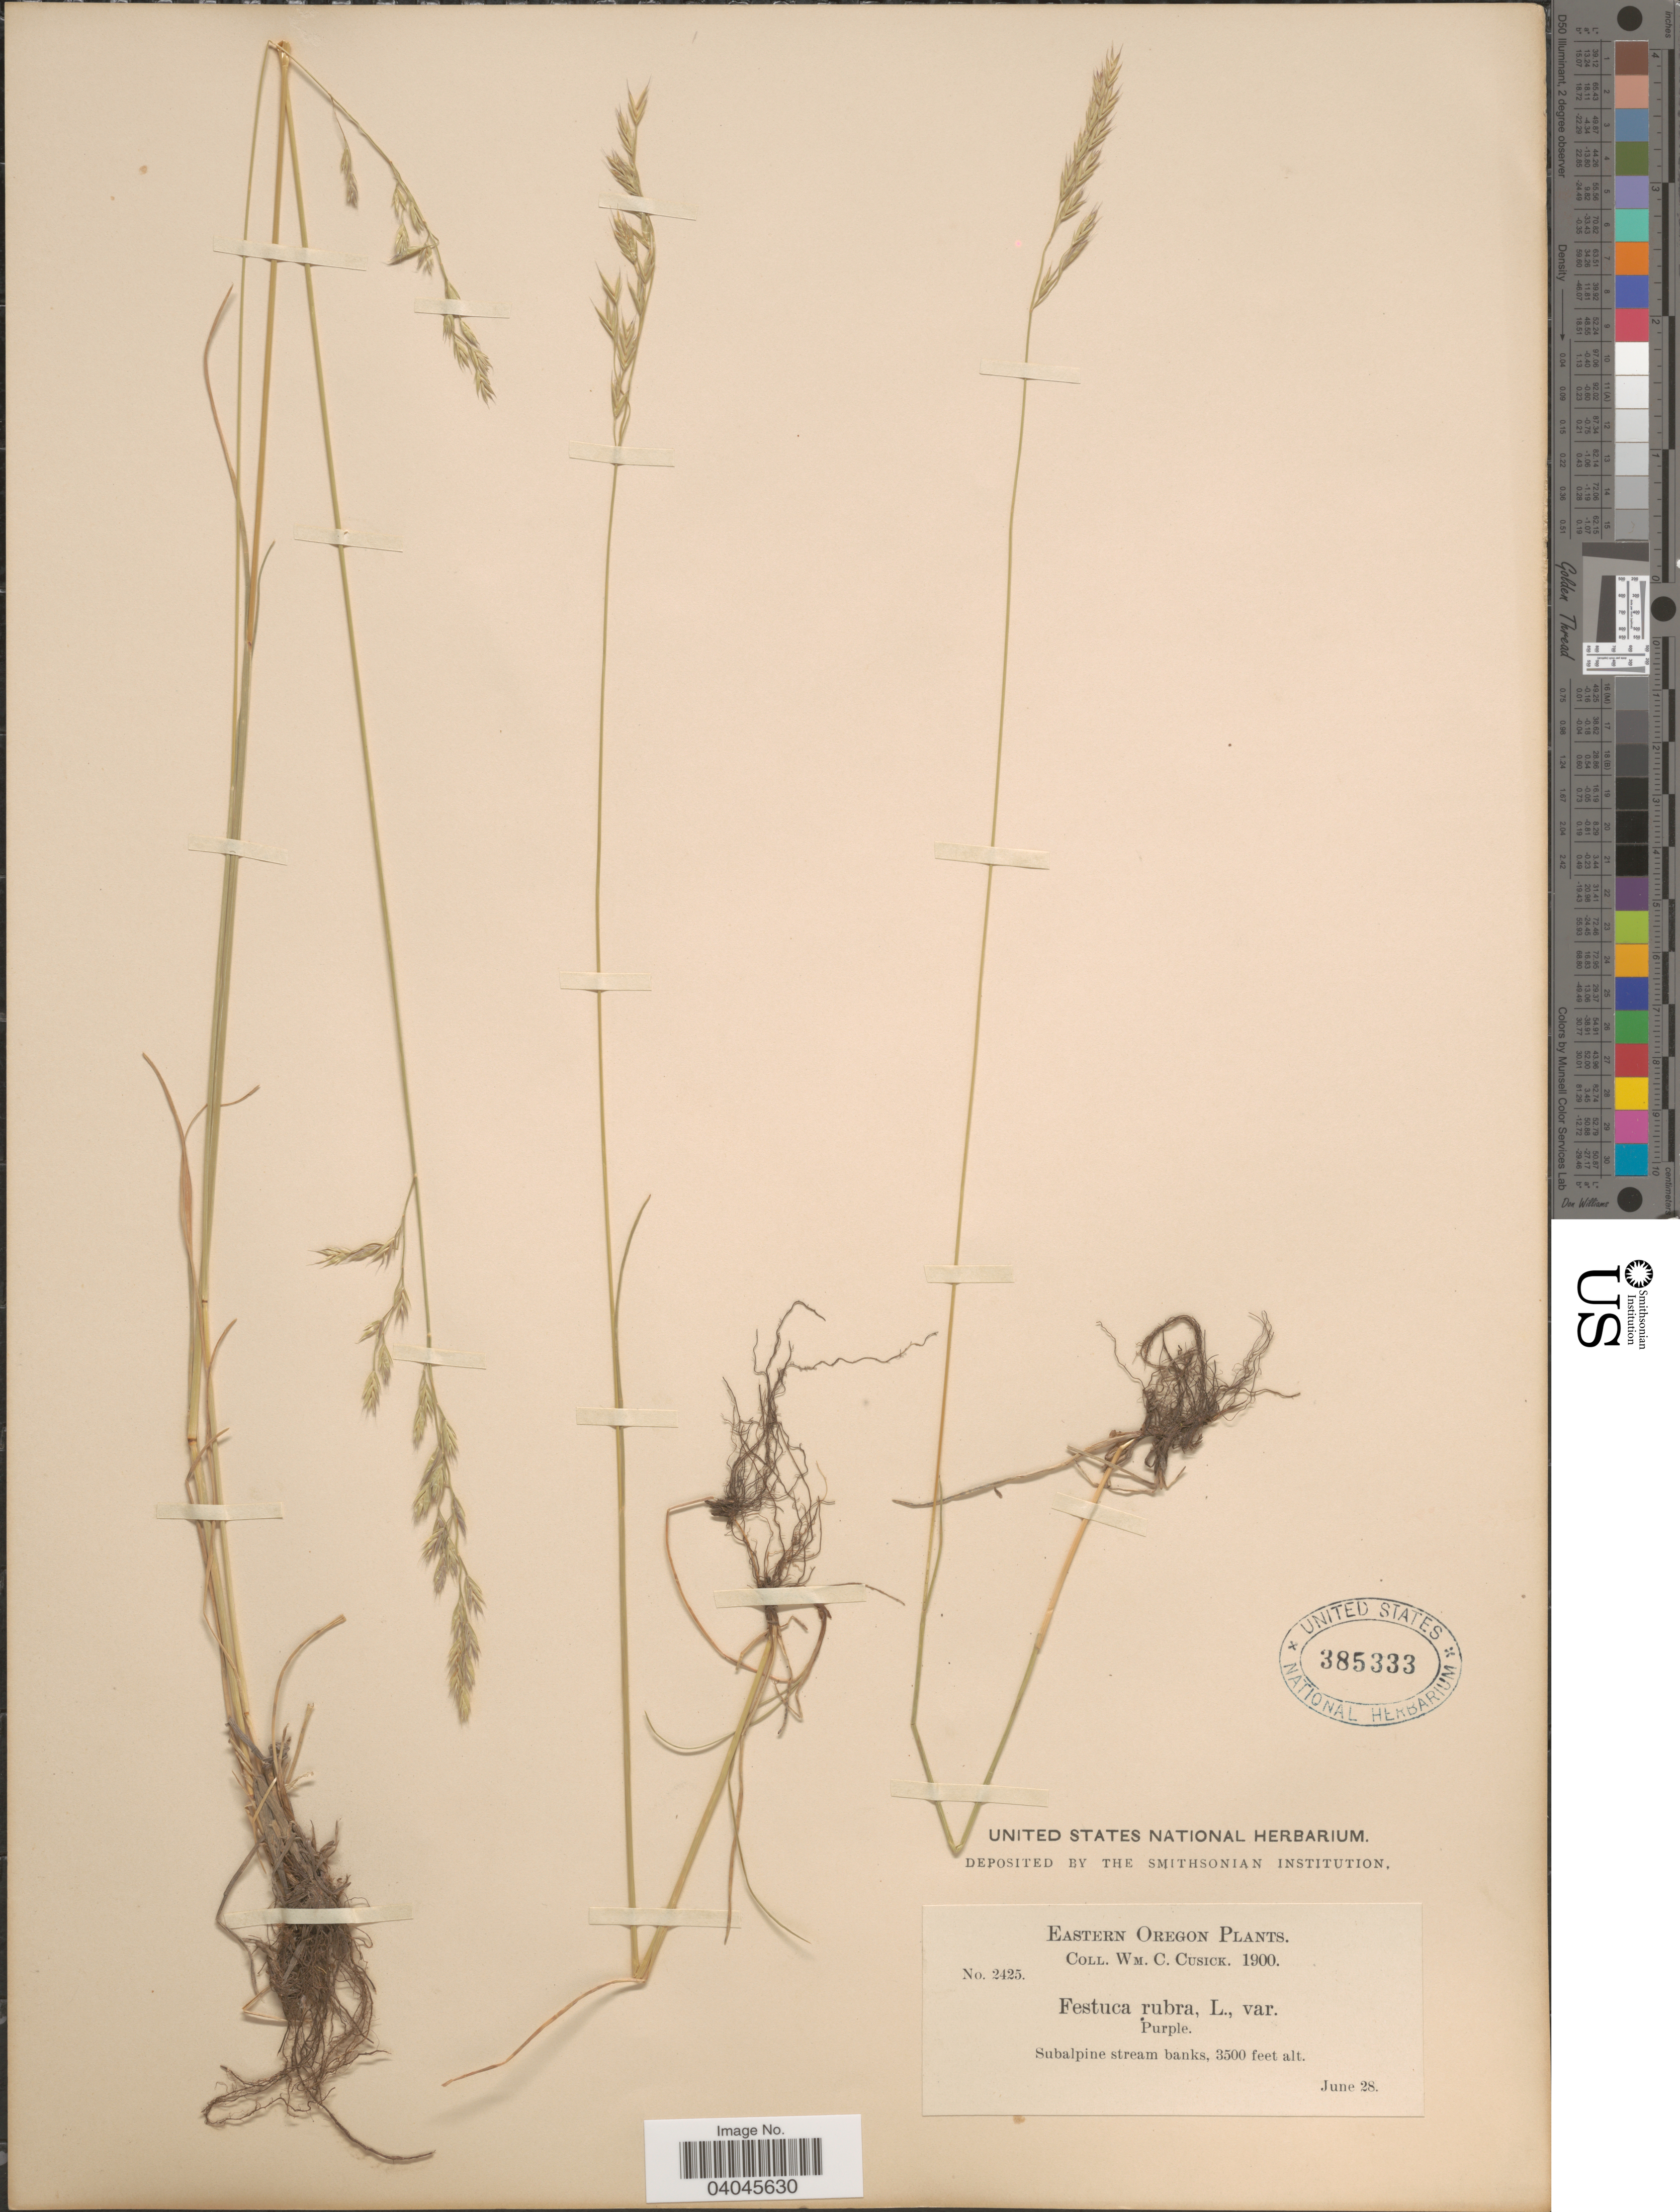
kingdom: Plantae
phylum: Tracheophyta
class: Liliopsida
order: Poales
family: Poaceae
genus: Festuca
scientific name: Festuca rubra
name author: L.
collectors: W. C. Cusick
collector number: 2425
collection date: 1900-06-28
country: United States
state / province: Oregon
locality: Eastern Oregon.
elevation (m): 1067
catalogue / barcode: US 385333